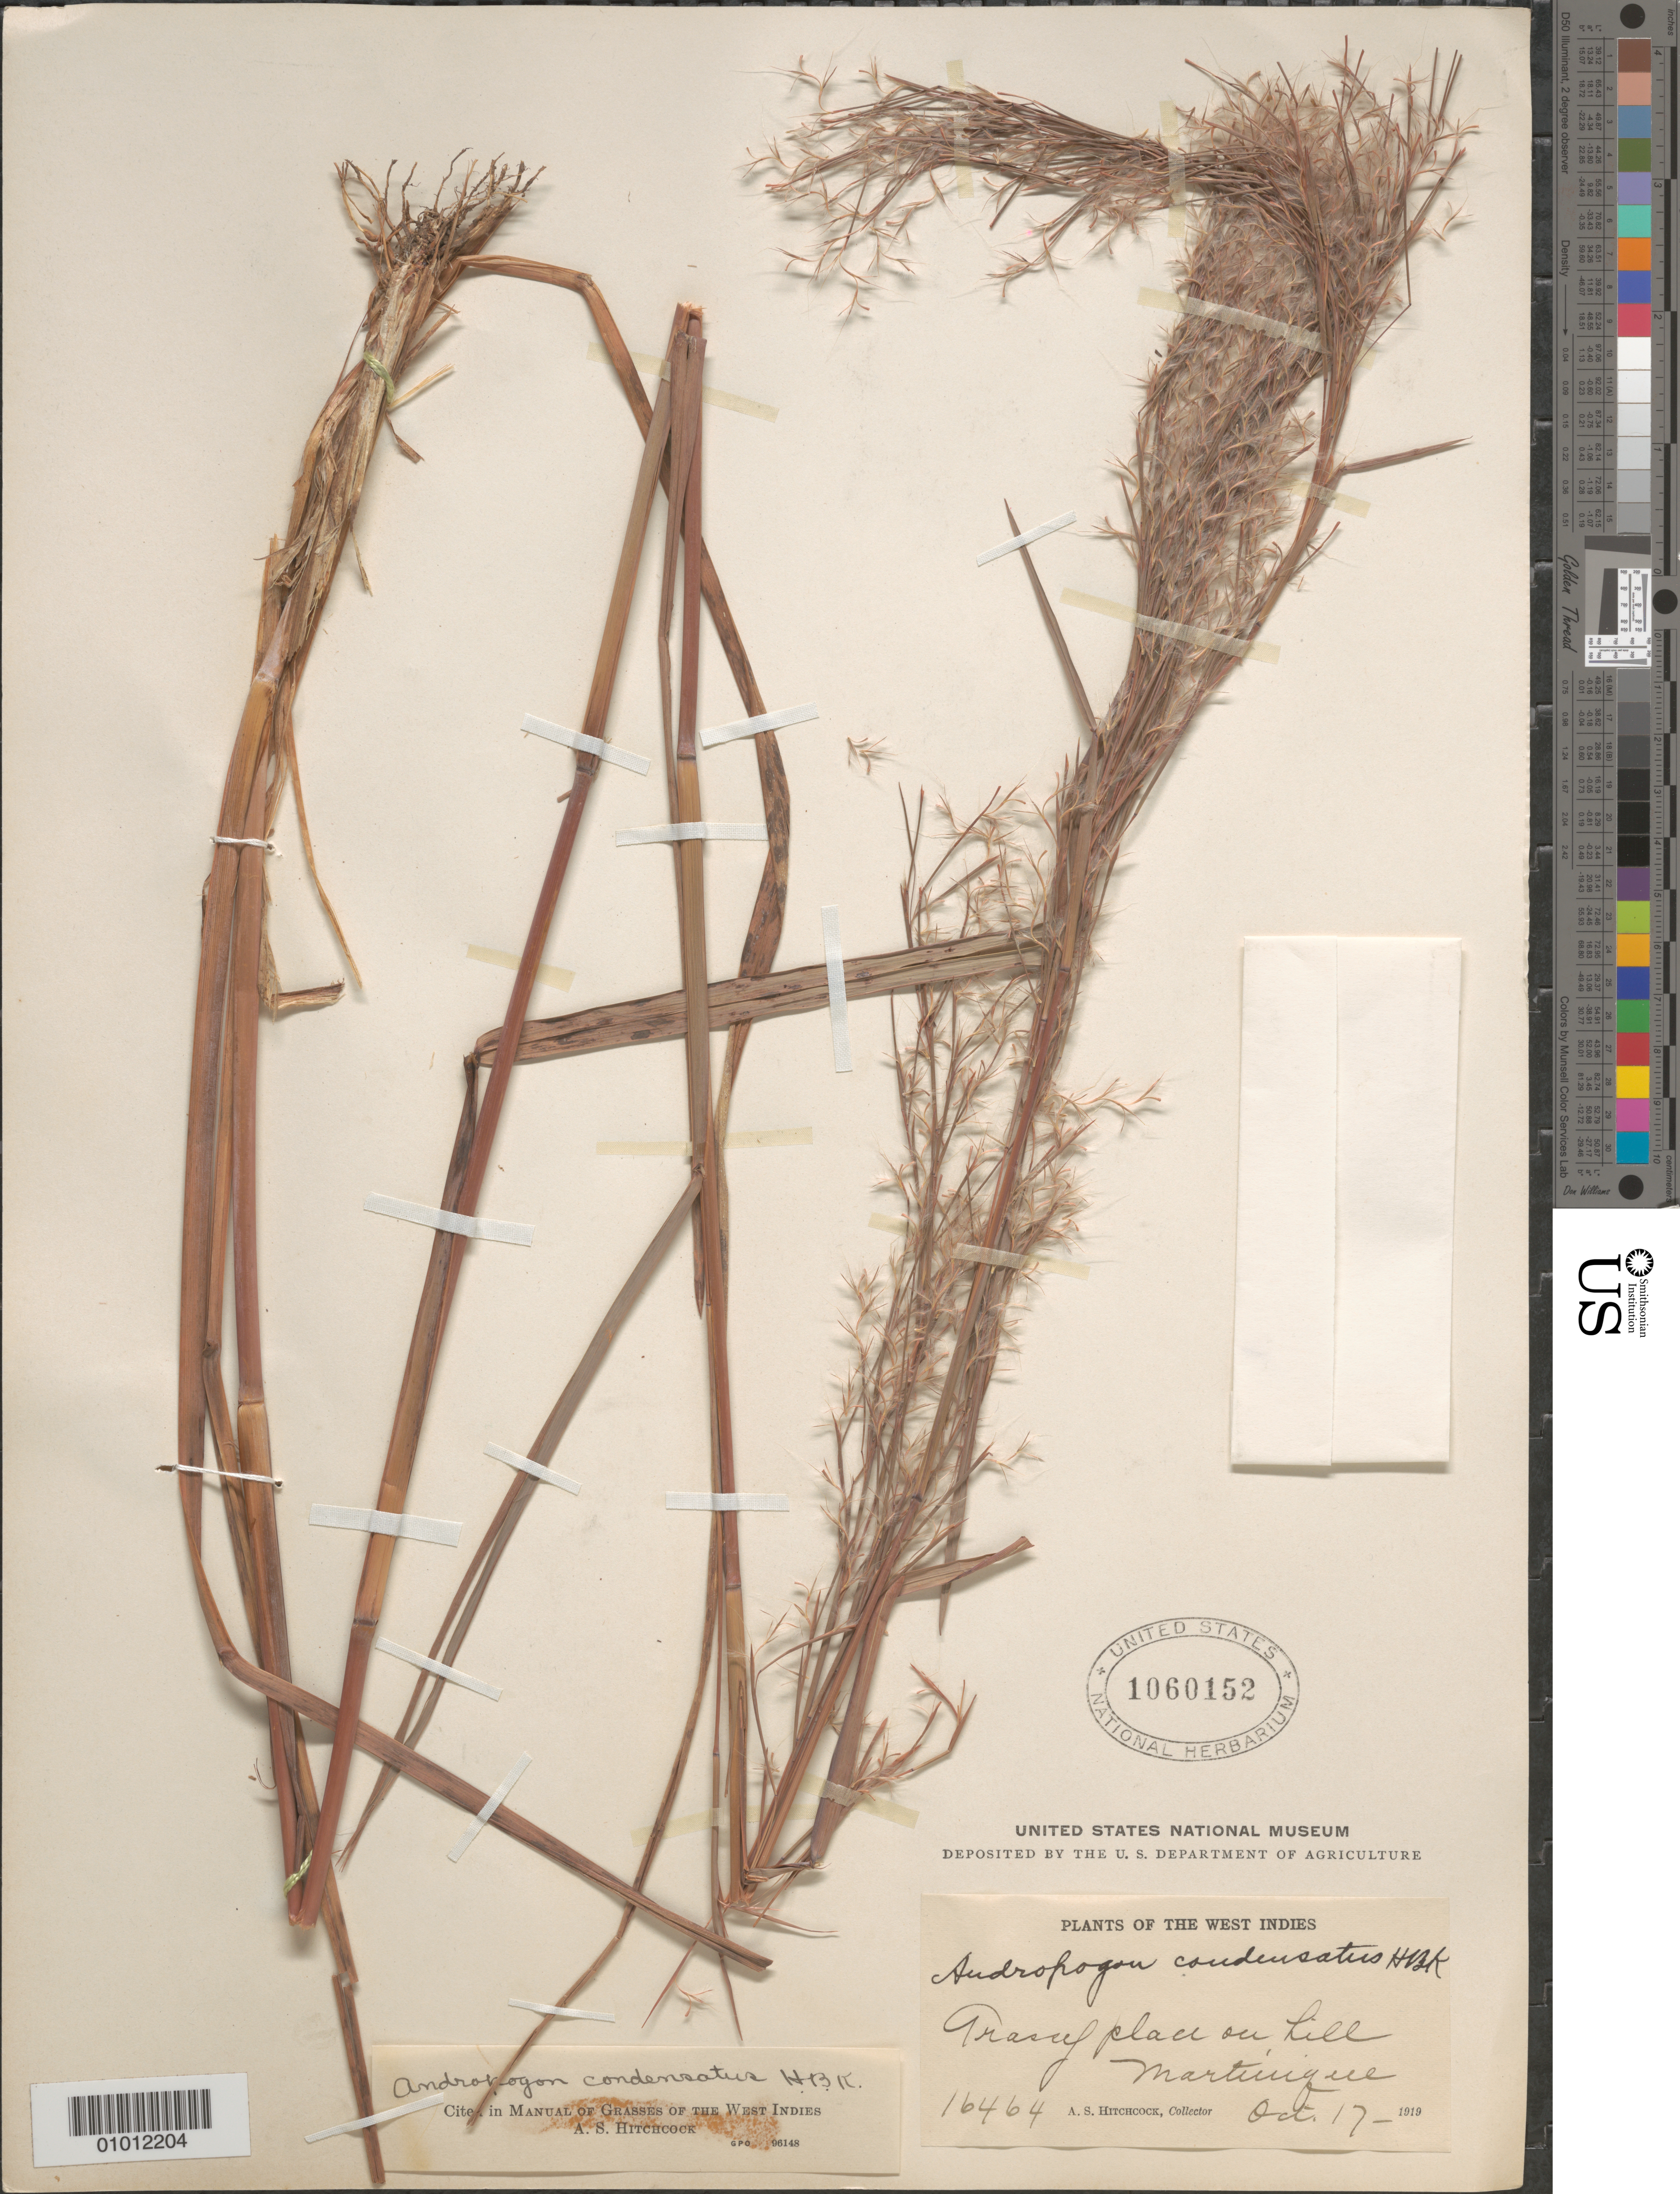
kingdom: Plantae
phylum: Tracheophyta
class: Liliopsida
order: Poales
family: Poaceae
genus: Schizachyrium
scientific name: Schizachyrium condensatum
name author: (Kunth) Nees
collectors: A. S. Hitchcock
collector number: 16464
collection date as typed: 17 Oct 1919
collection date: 1919-10-17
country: Martinique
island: Martinique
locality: Grassy place on Hill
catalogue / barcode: US 1060152